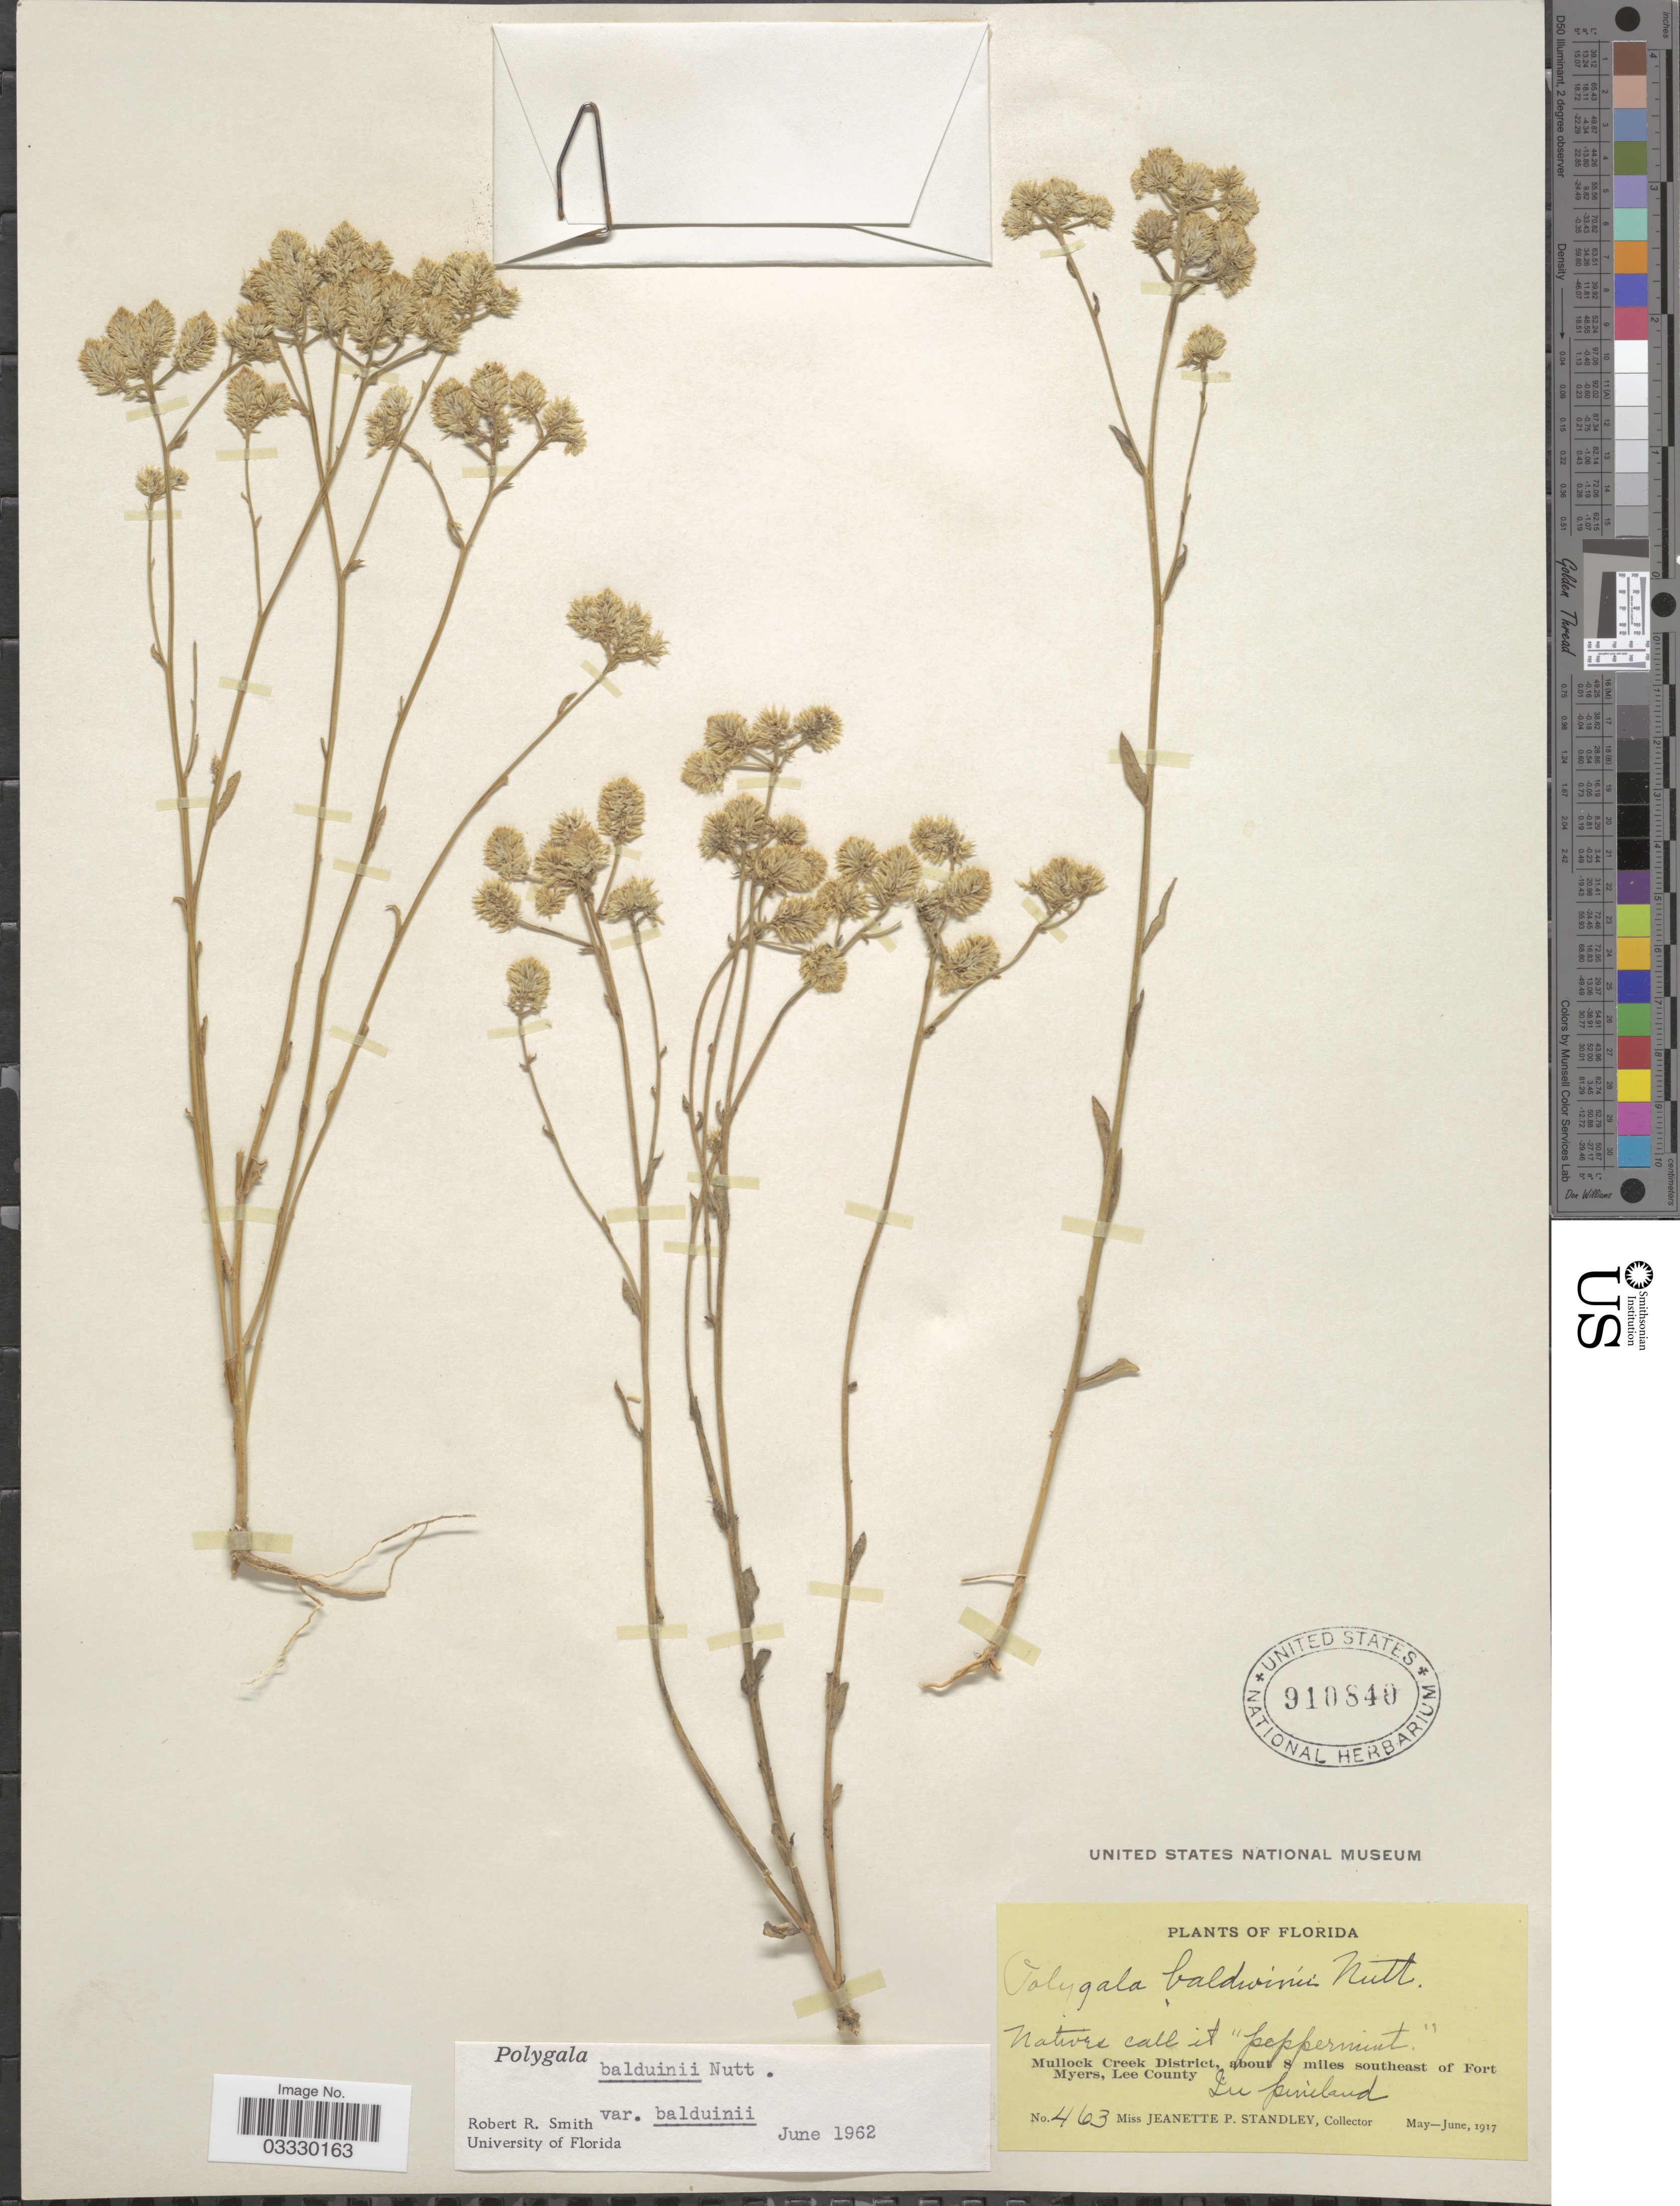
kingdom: Plantae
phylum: Tracheophyta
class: Magnoliopsida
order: Fabales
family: Polygalaceae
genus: Polygala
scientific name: Polygala balduinii var. balduinii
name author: Nutt.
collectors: J. P. Standley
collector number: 463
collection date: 1917-05/1917-06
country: United States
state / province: Florida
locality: Mullock Creek District, about 8 miles southeast of Fort Myers, Lee County.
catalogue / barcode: US 910840